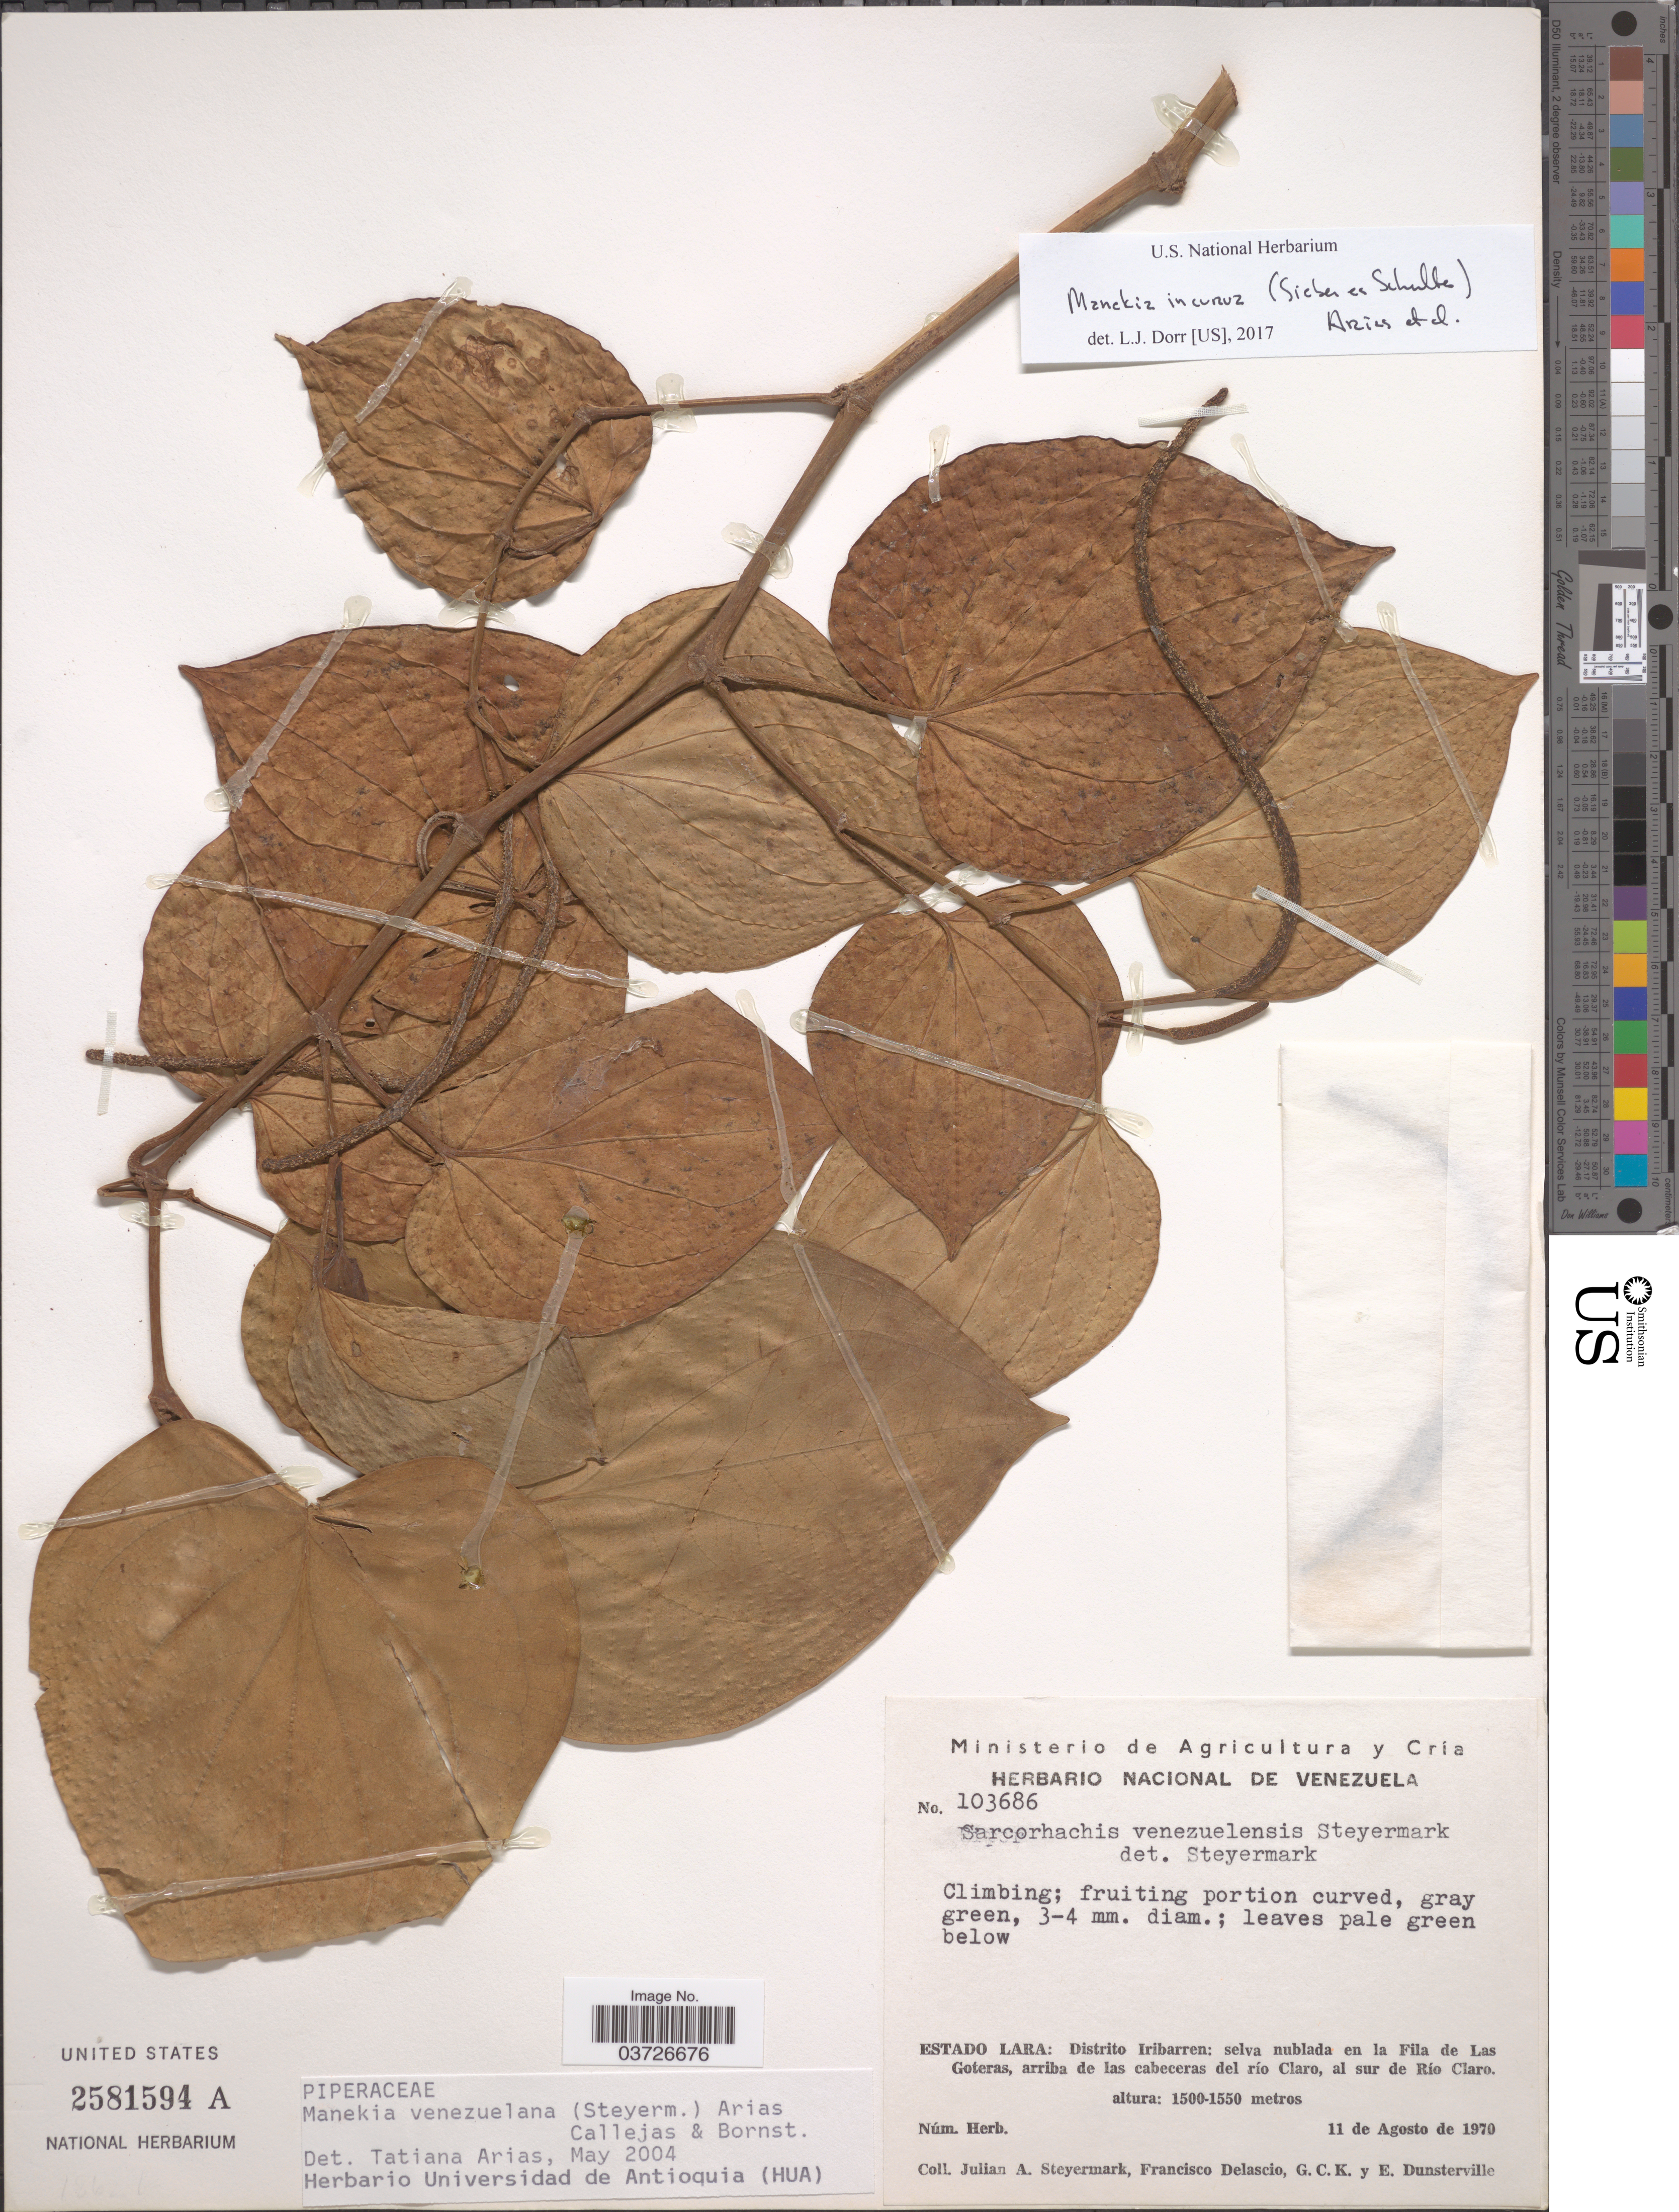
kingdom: Plantae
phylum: Tracheophyta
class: Magnoliopsida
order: Piperales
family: Piperaceae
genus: Manekia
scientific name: Manekia incurva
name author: (Sieber ex Schult.) T. Arias et al.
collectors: J. Steyermark, F. Delascio, G. C. K. Dunsterville & E. Dunsterville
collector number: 103686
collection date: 1970-08-11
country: Venezuela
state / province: Lara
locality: Distrito Iribarren: selva nublada en la Fila de Las Goteras, arriba de las cabeceras del río Claro, al sur de Río Claro.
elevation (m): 1500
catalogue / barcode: US 2581594A